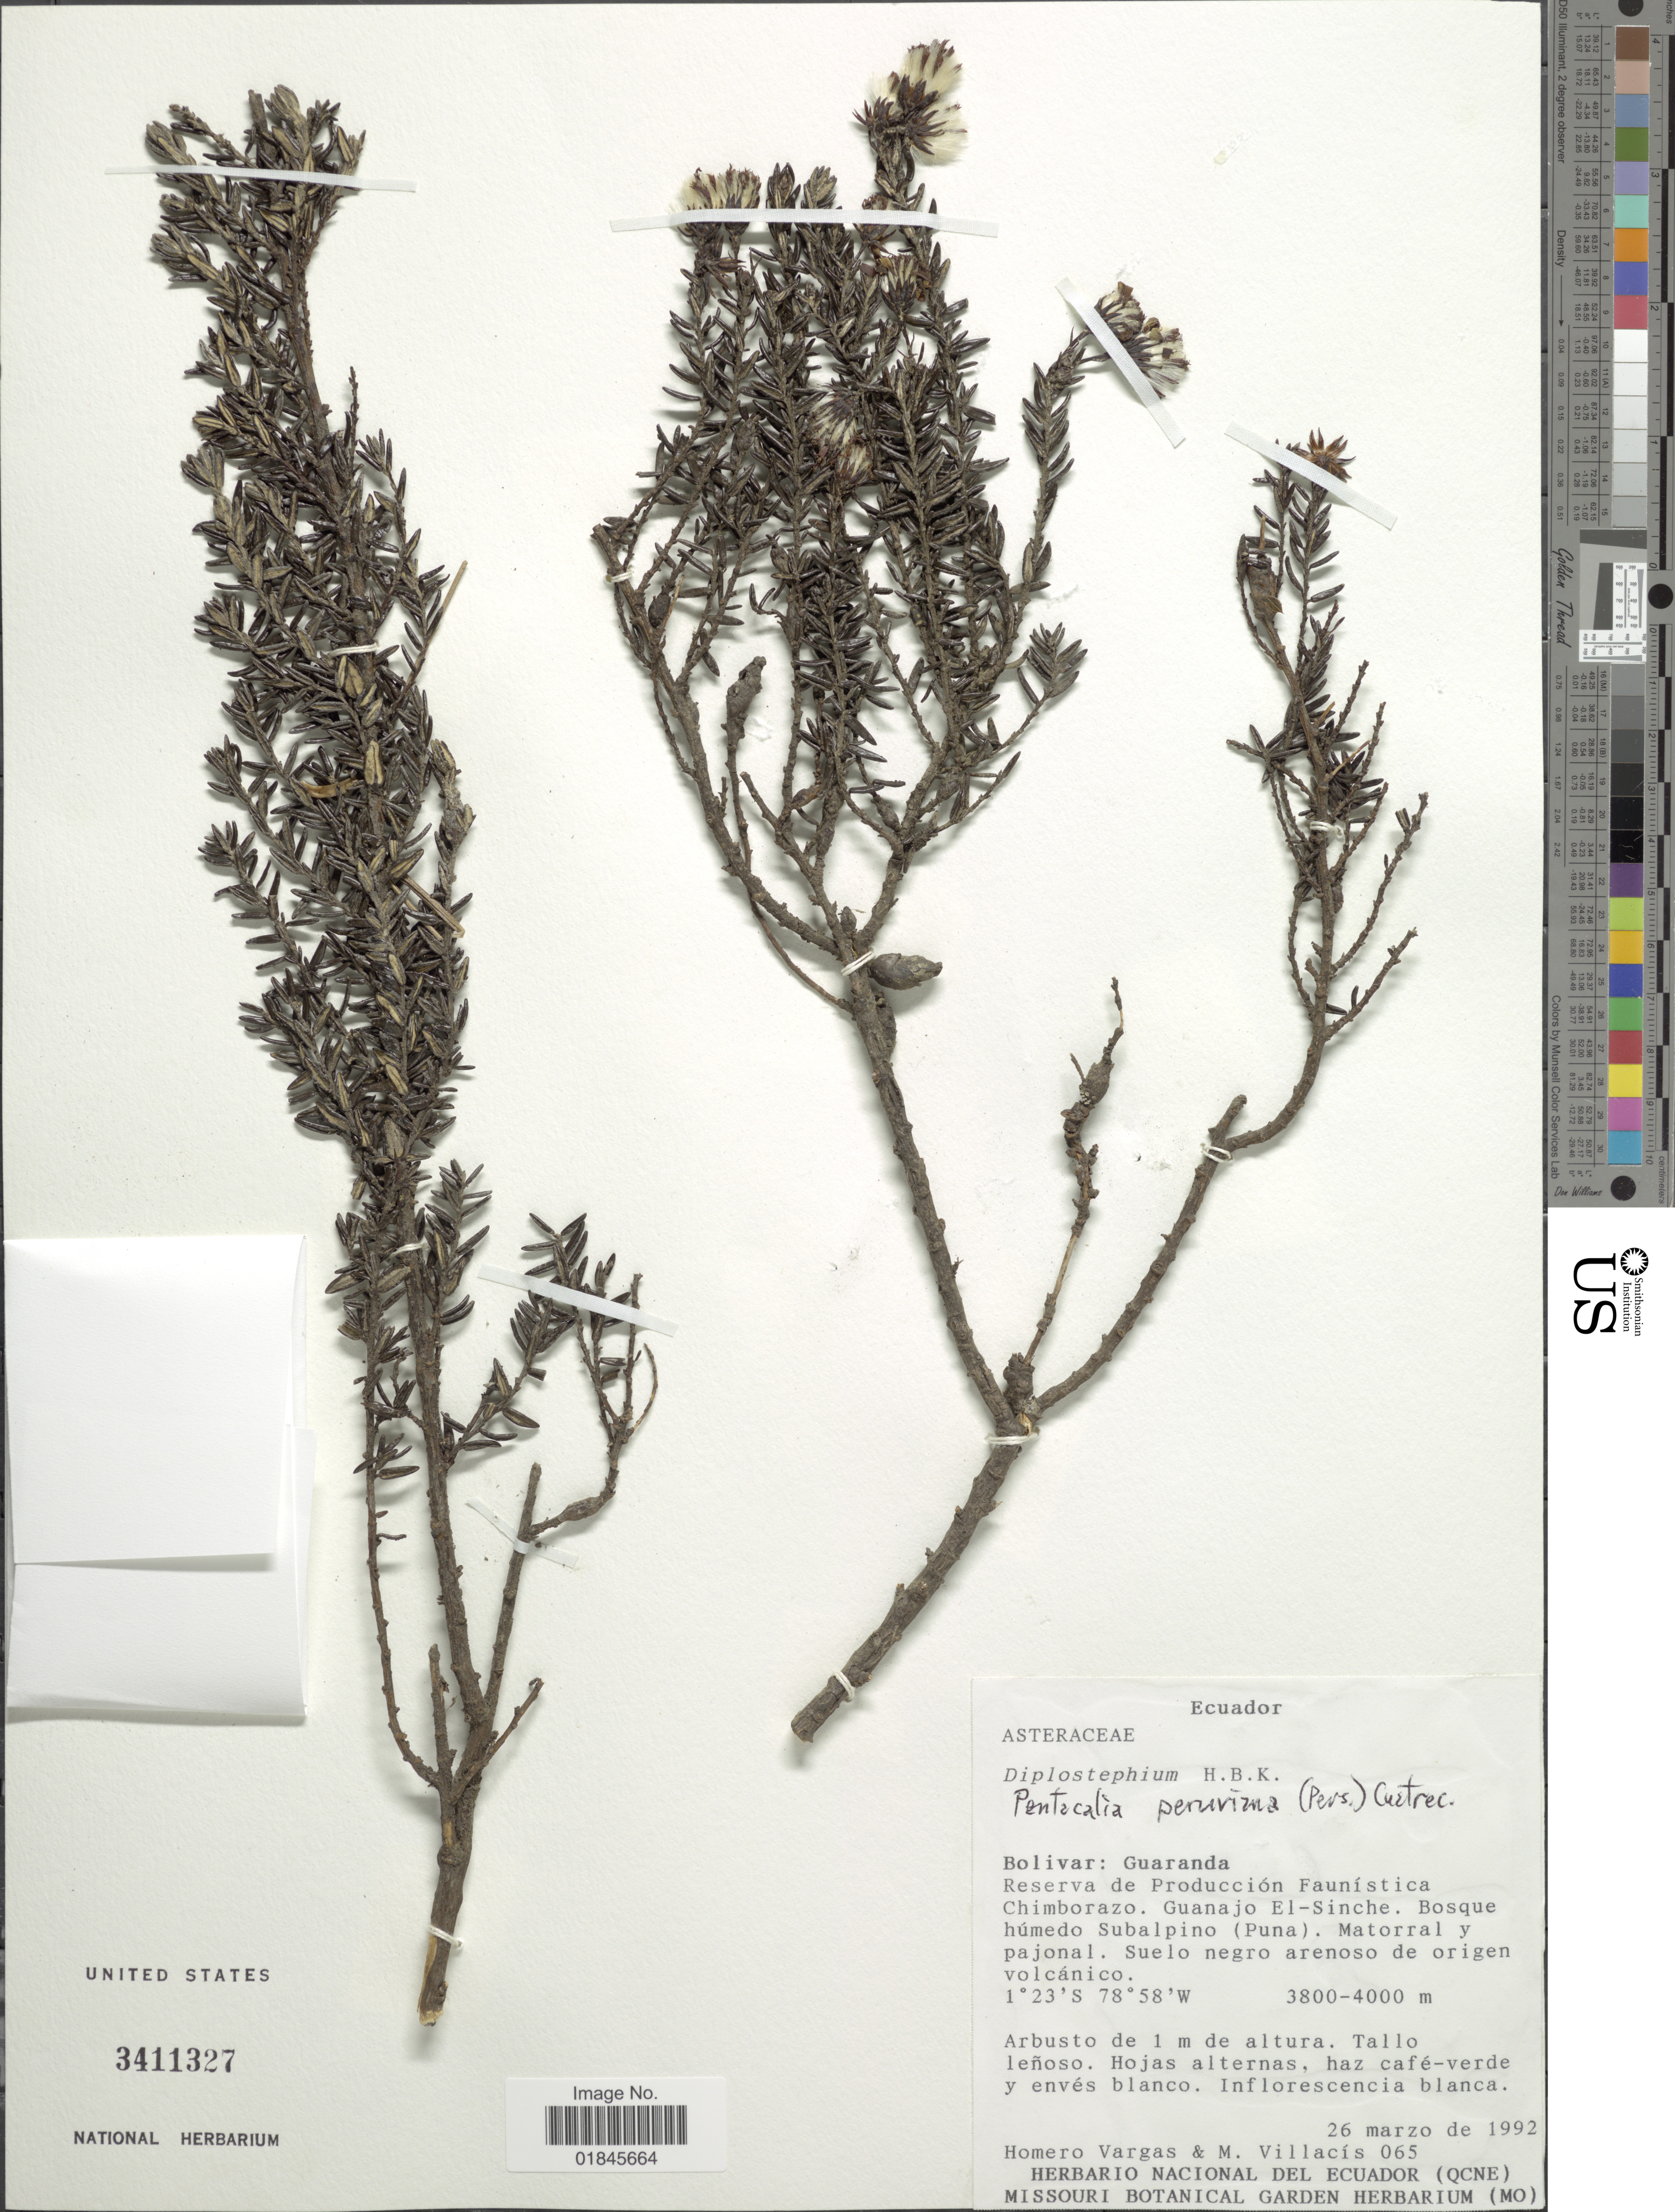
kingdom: Plantae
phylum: Tracheophyta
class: Magnoliopsida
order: Asterales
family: Asteraceae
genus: Pentacalia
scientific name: Pentacalia peruviana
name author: (Pers.) Cuatrec.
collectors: H. Vargas & M. Villacis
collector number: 065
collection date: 1992-03-26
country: Ecuador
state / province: Bolívar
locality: Bolivar: Guaranda. Reserva de Producción Faunística Chimborazo. Guanajo El-Sinche.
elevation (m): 3800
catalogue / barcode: US 3411327